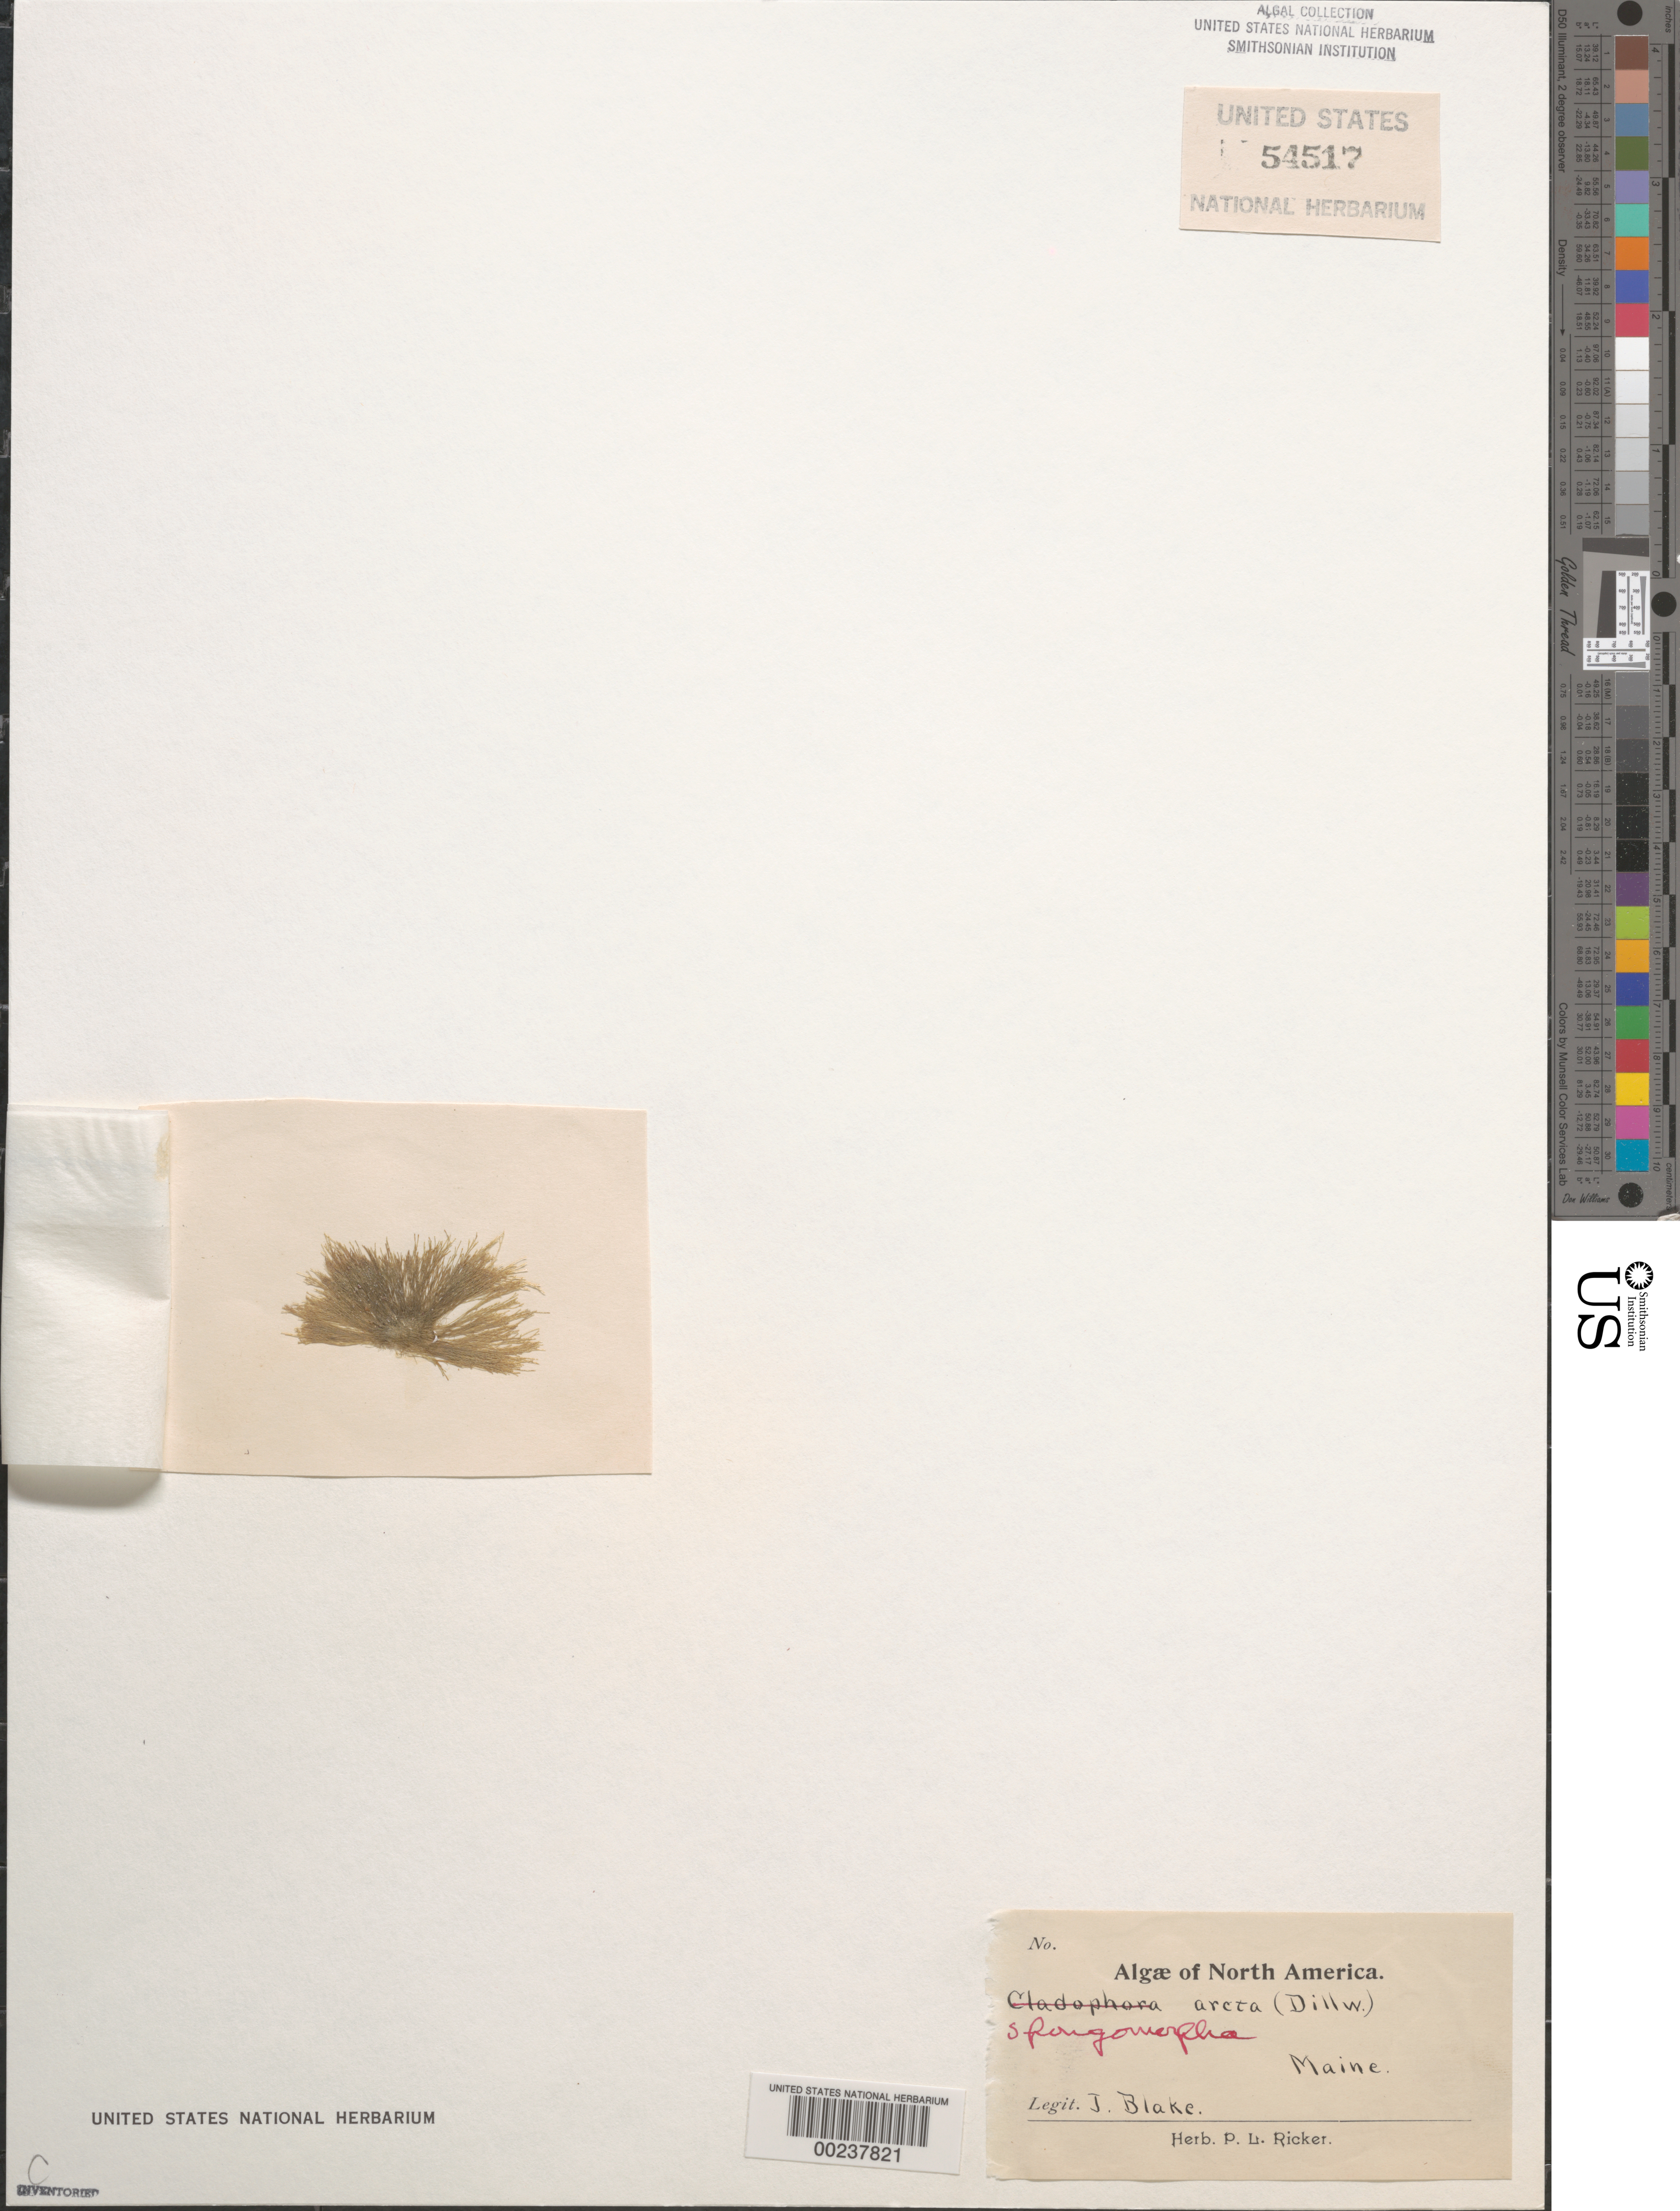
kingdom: Plantae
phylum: Chlorophyta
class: Ulvophyceae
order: Ulotrichales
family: Ulotrichaceae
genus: Acrosiphonia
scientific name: Acrosiphonia arcta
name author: (Dillwyn) Gain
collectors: J. Blake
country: United States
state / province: Maine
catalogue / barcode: US 54517